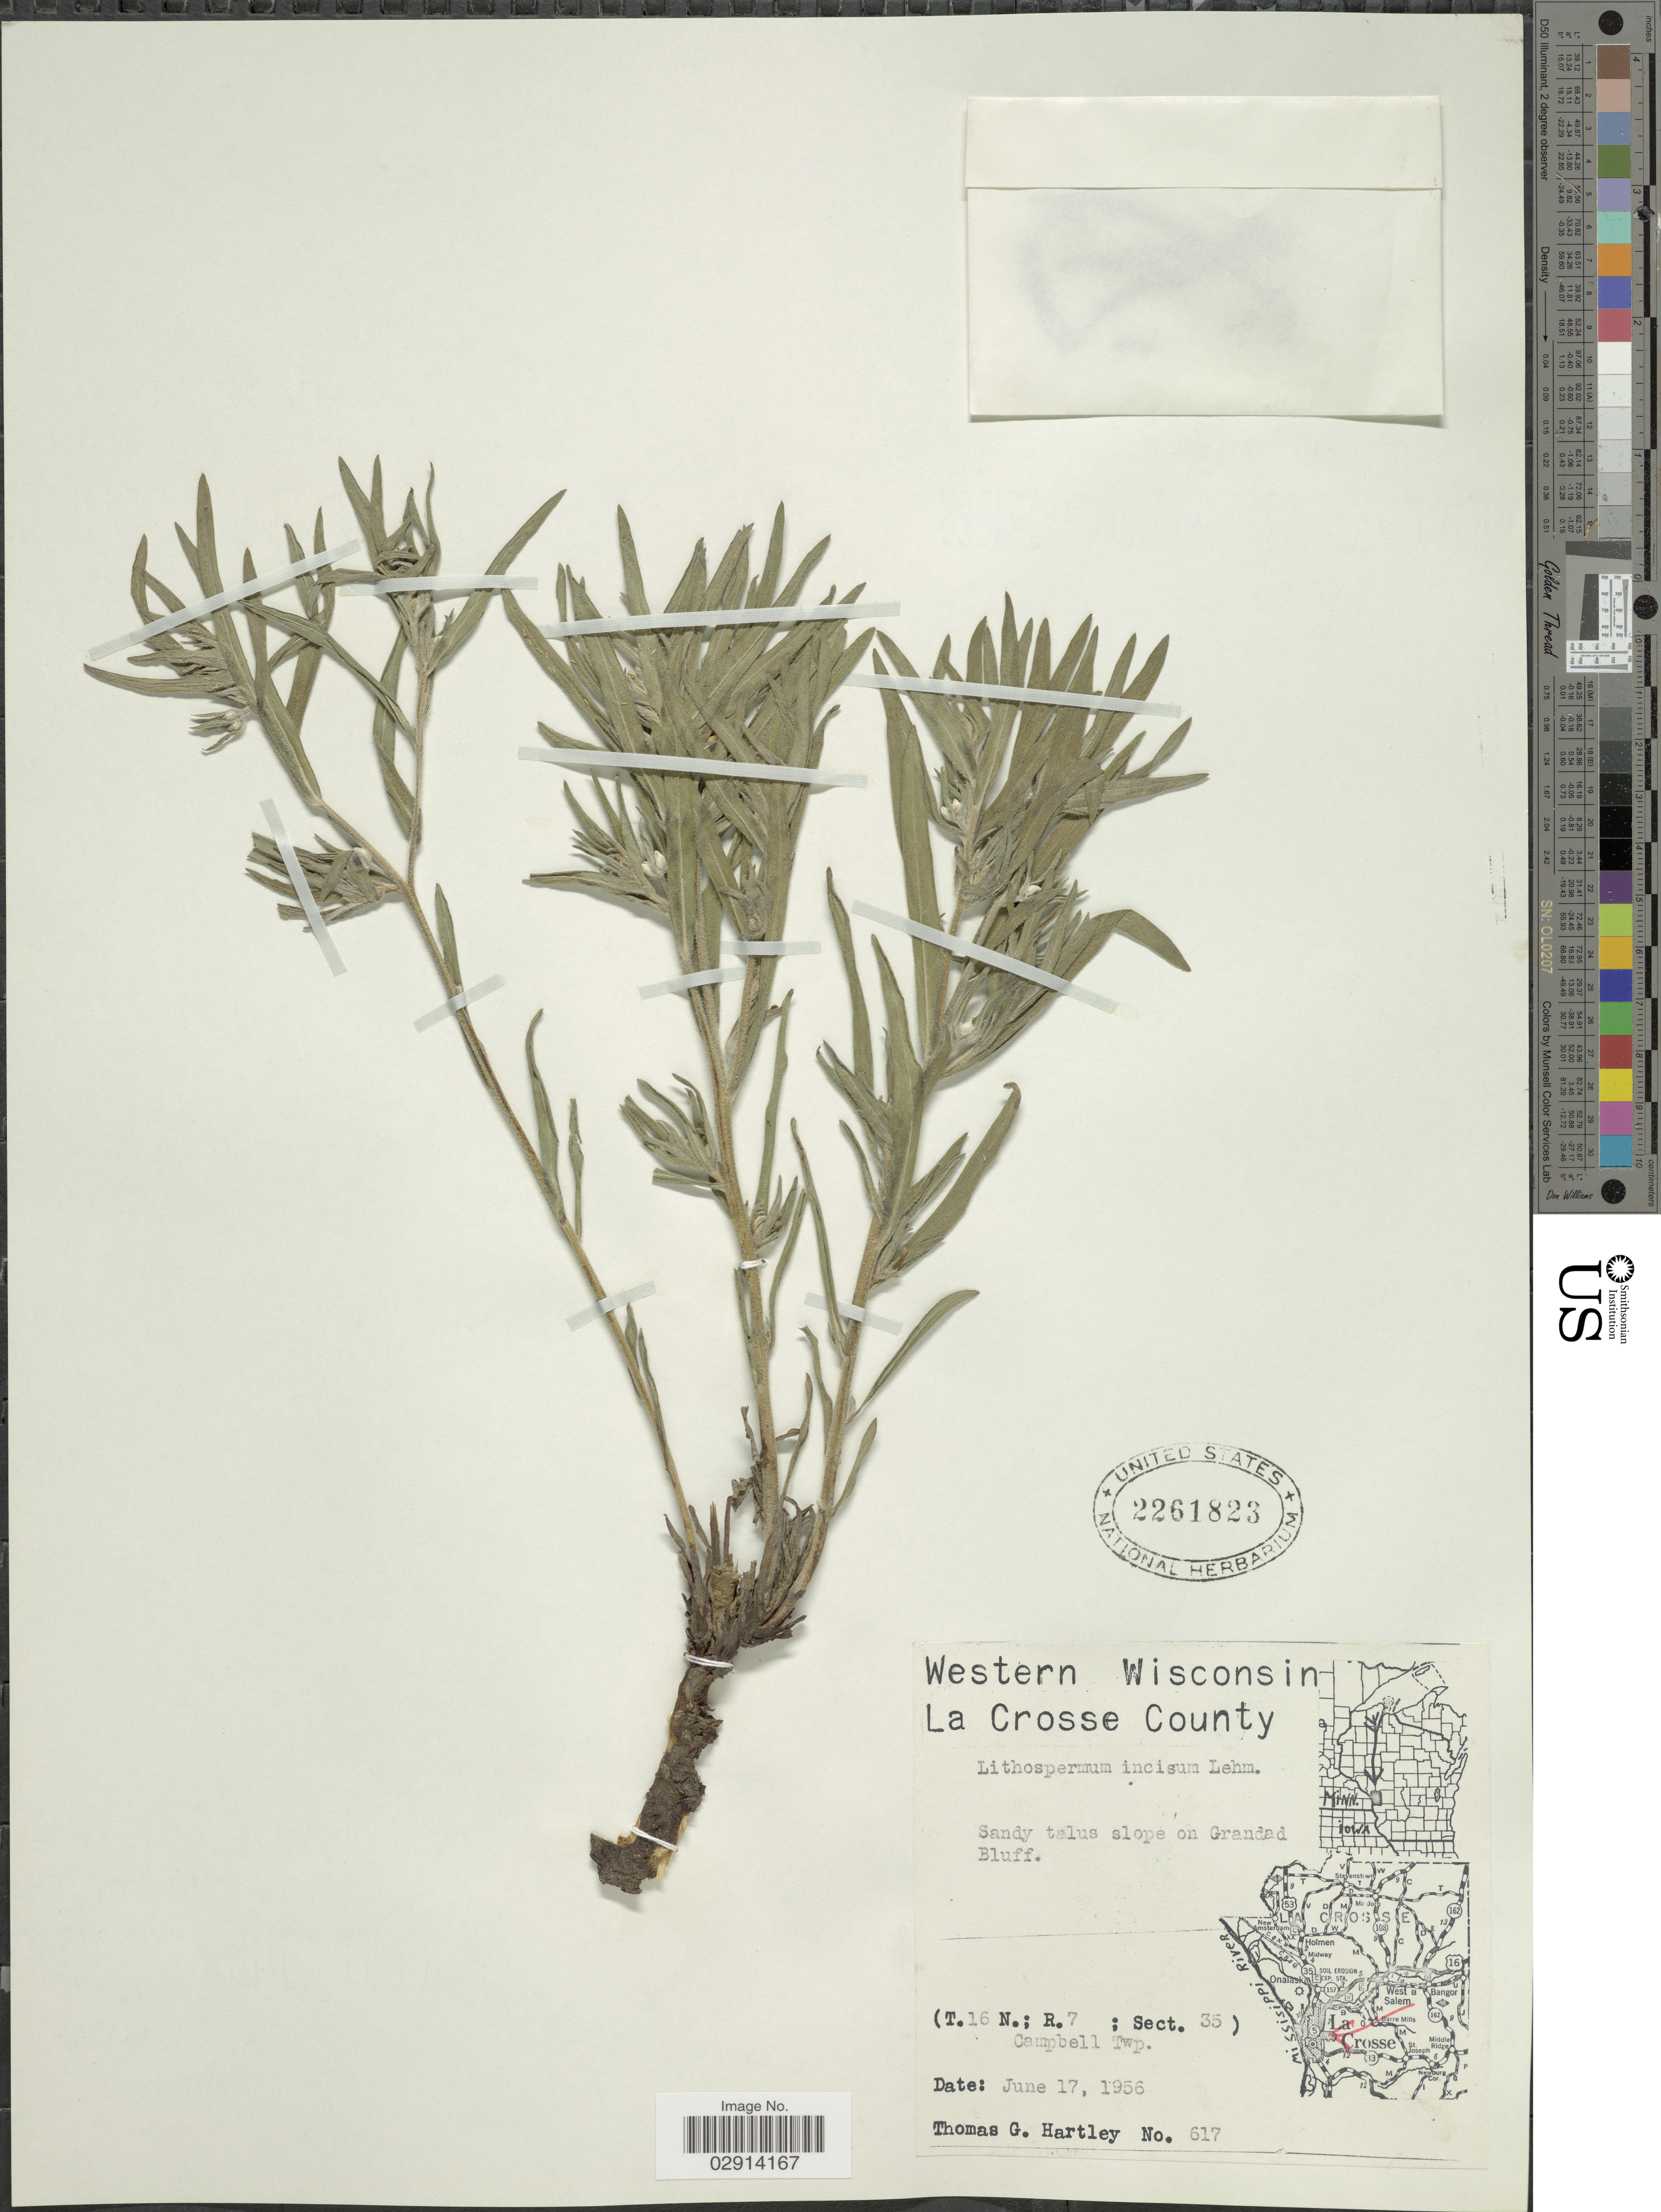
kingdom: Plantae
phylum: Tracheophyta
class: Magnoliopsida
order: Boraginales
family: Boraginaceae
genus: Lithospermum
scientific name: Lithospermum incisum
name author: Lehm.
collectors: T. G. Hartley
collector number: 617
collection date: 1956-06-17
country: United States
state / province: Wisconsin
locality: Western Wisconsin. La Crosse County. Sandy talus slope on Granded Bluff. (T.16N.; R.7; Sect.35) Campbell Twp.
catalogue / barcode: US 2261823